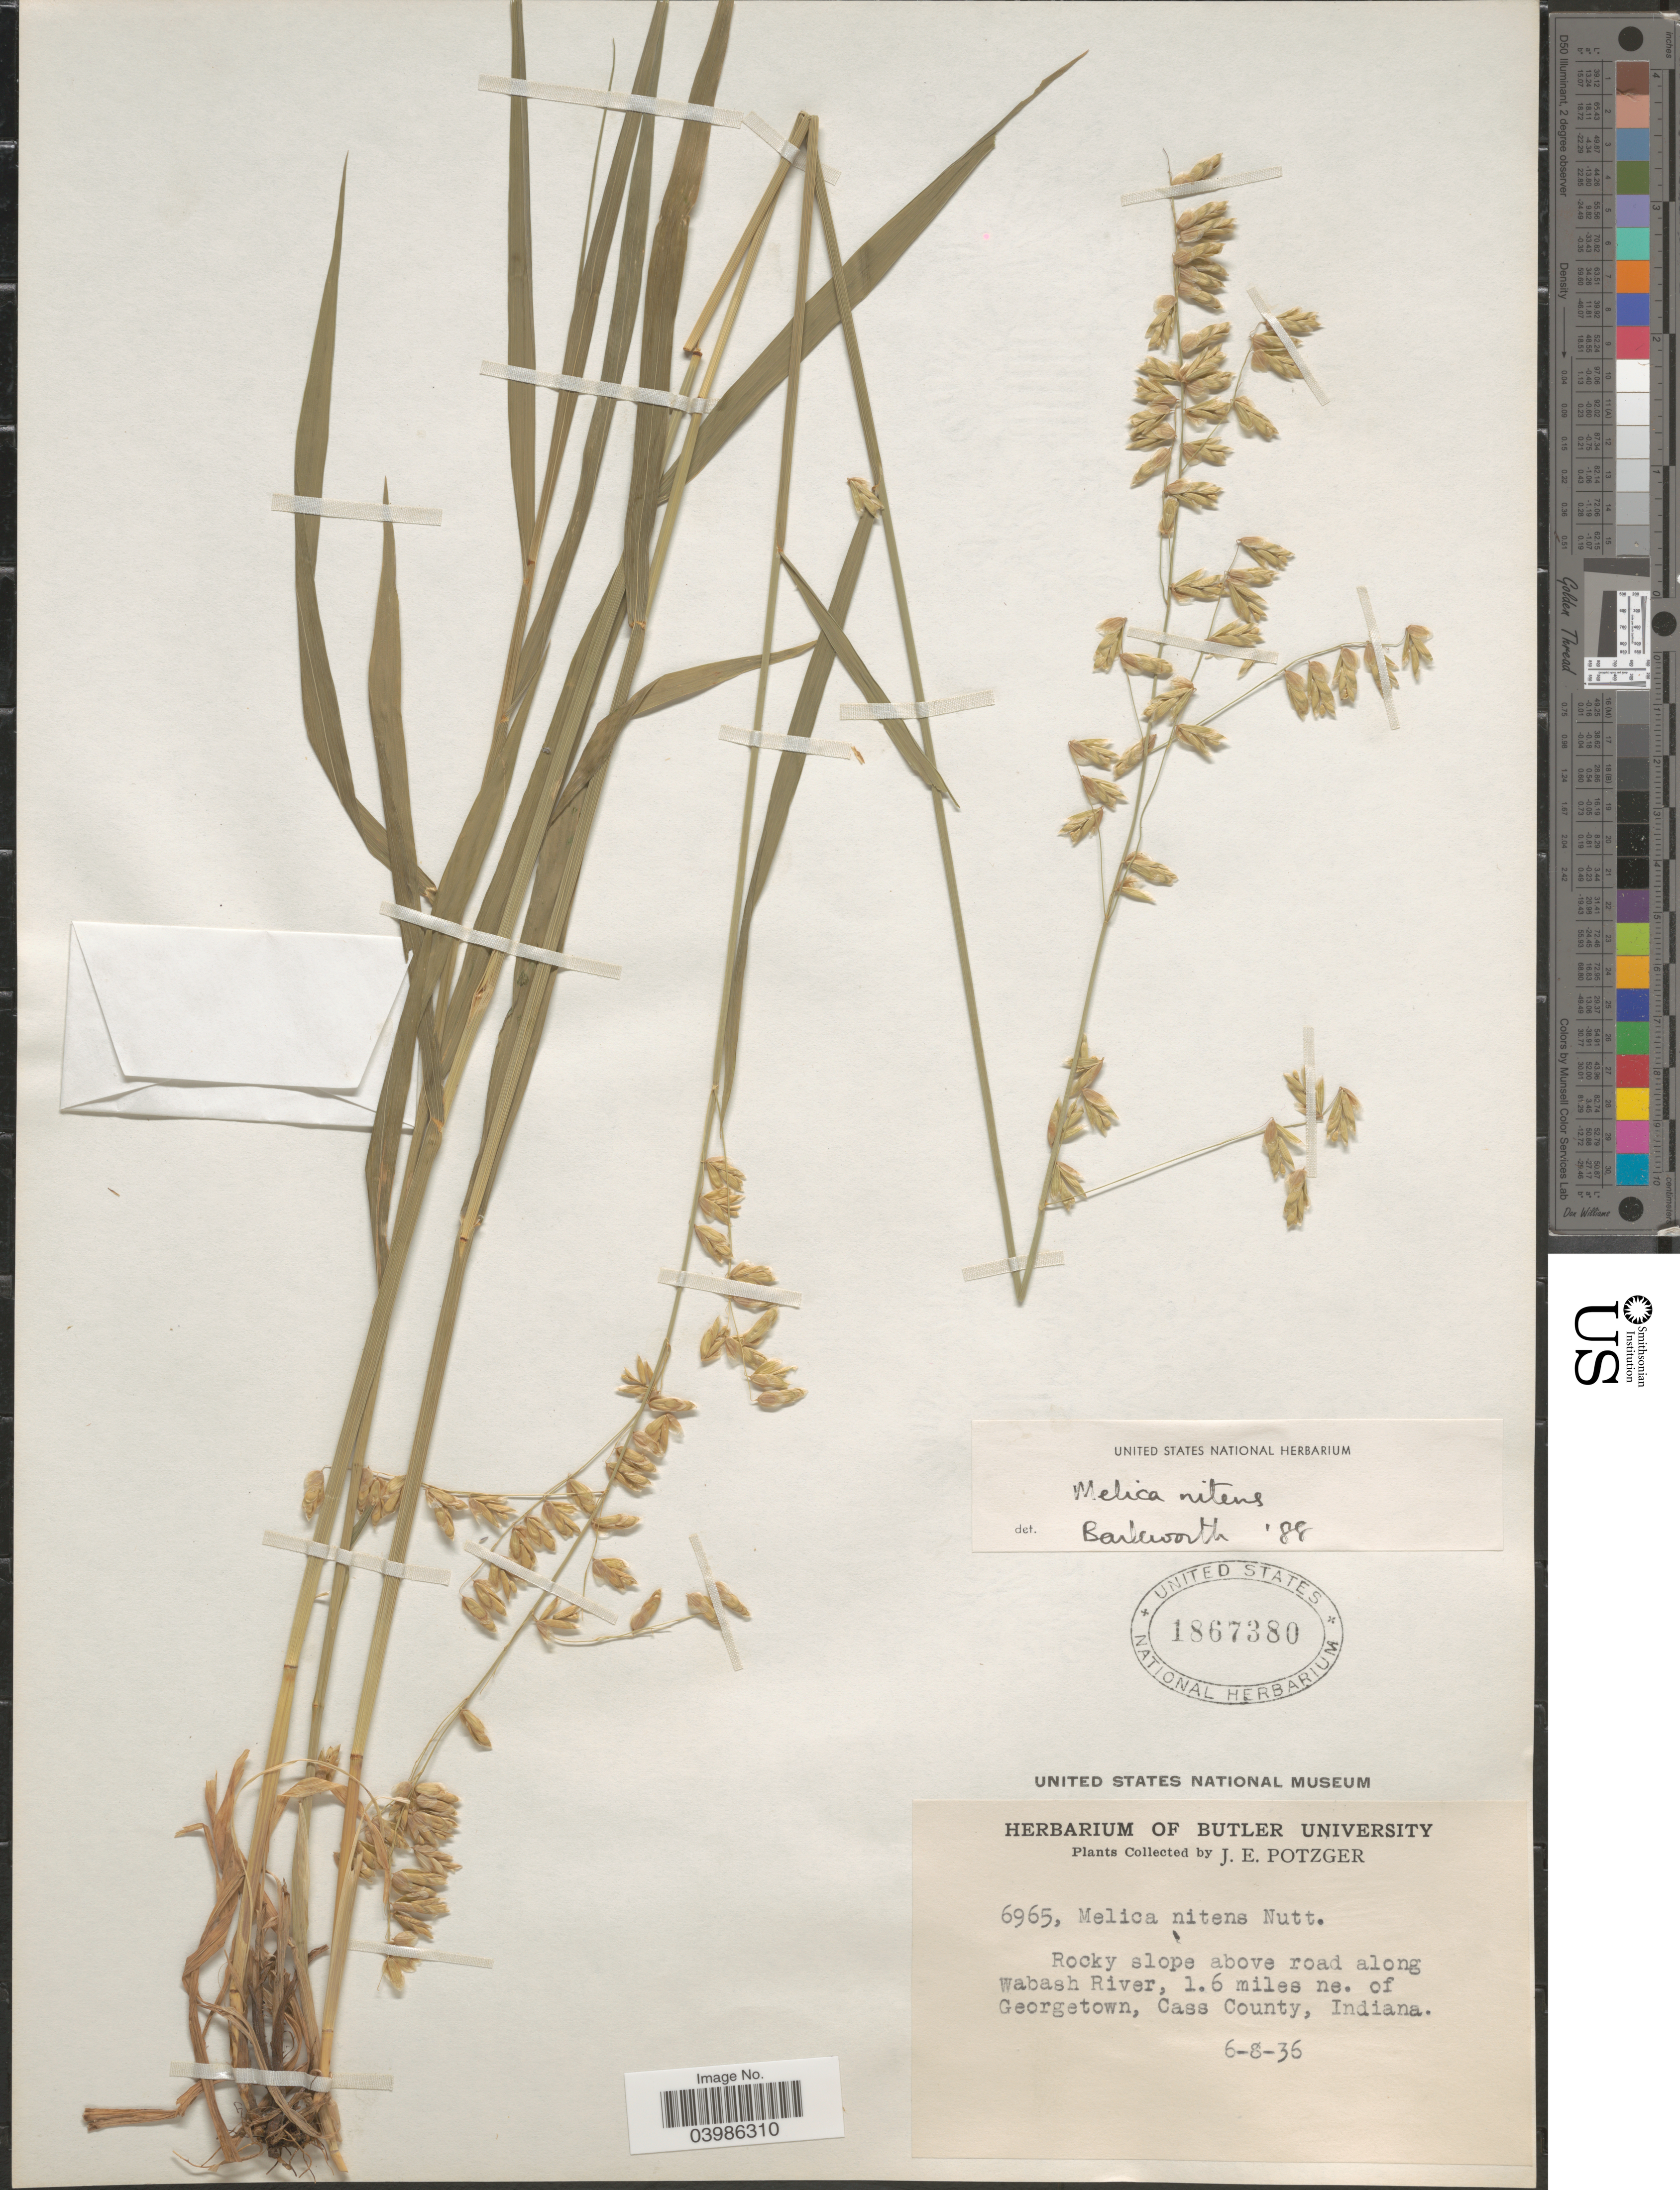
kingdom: Plantae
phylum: Tracheophyta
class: Liliopsida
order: Poales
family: Poaceae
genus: Melica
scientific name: Melica nitens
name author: (Scribn.) Nutt. ex Piper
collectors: J. Potzger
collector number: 6965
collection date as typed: Transcribed d/m/y: 8/6/36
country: United States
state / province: Indiana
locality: Rocky slope above road along Wabash River, 1.6 miles ne. of Georgetown, Cass County.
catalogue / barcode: US 1867380